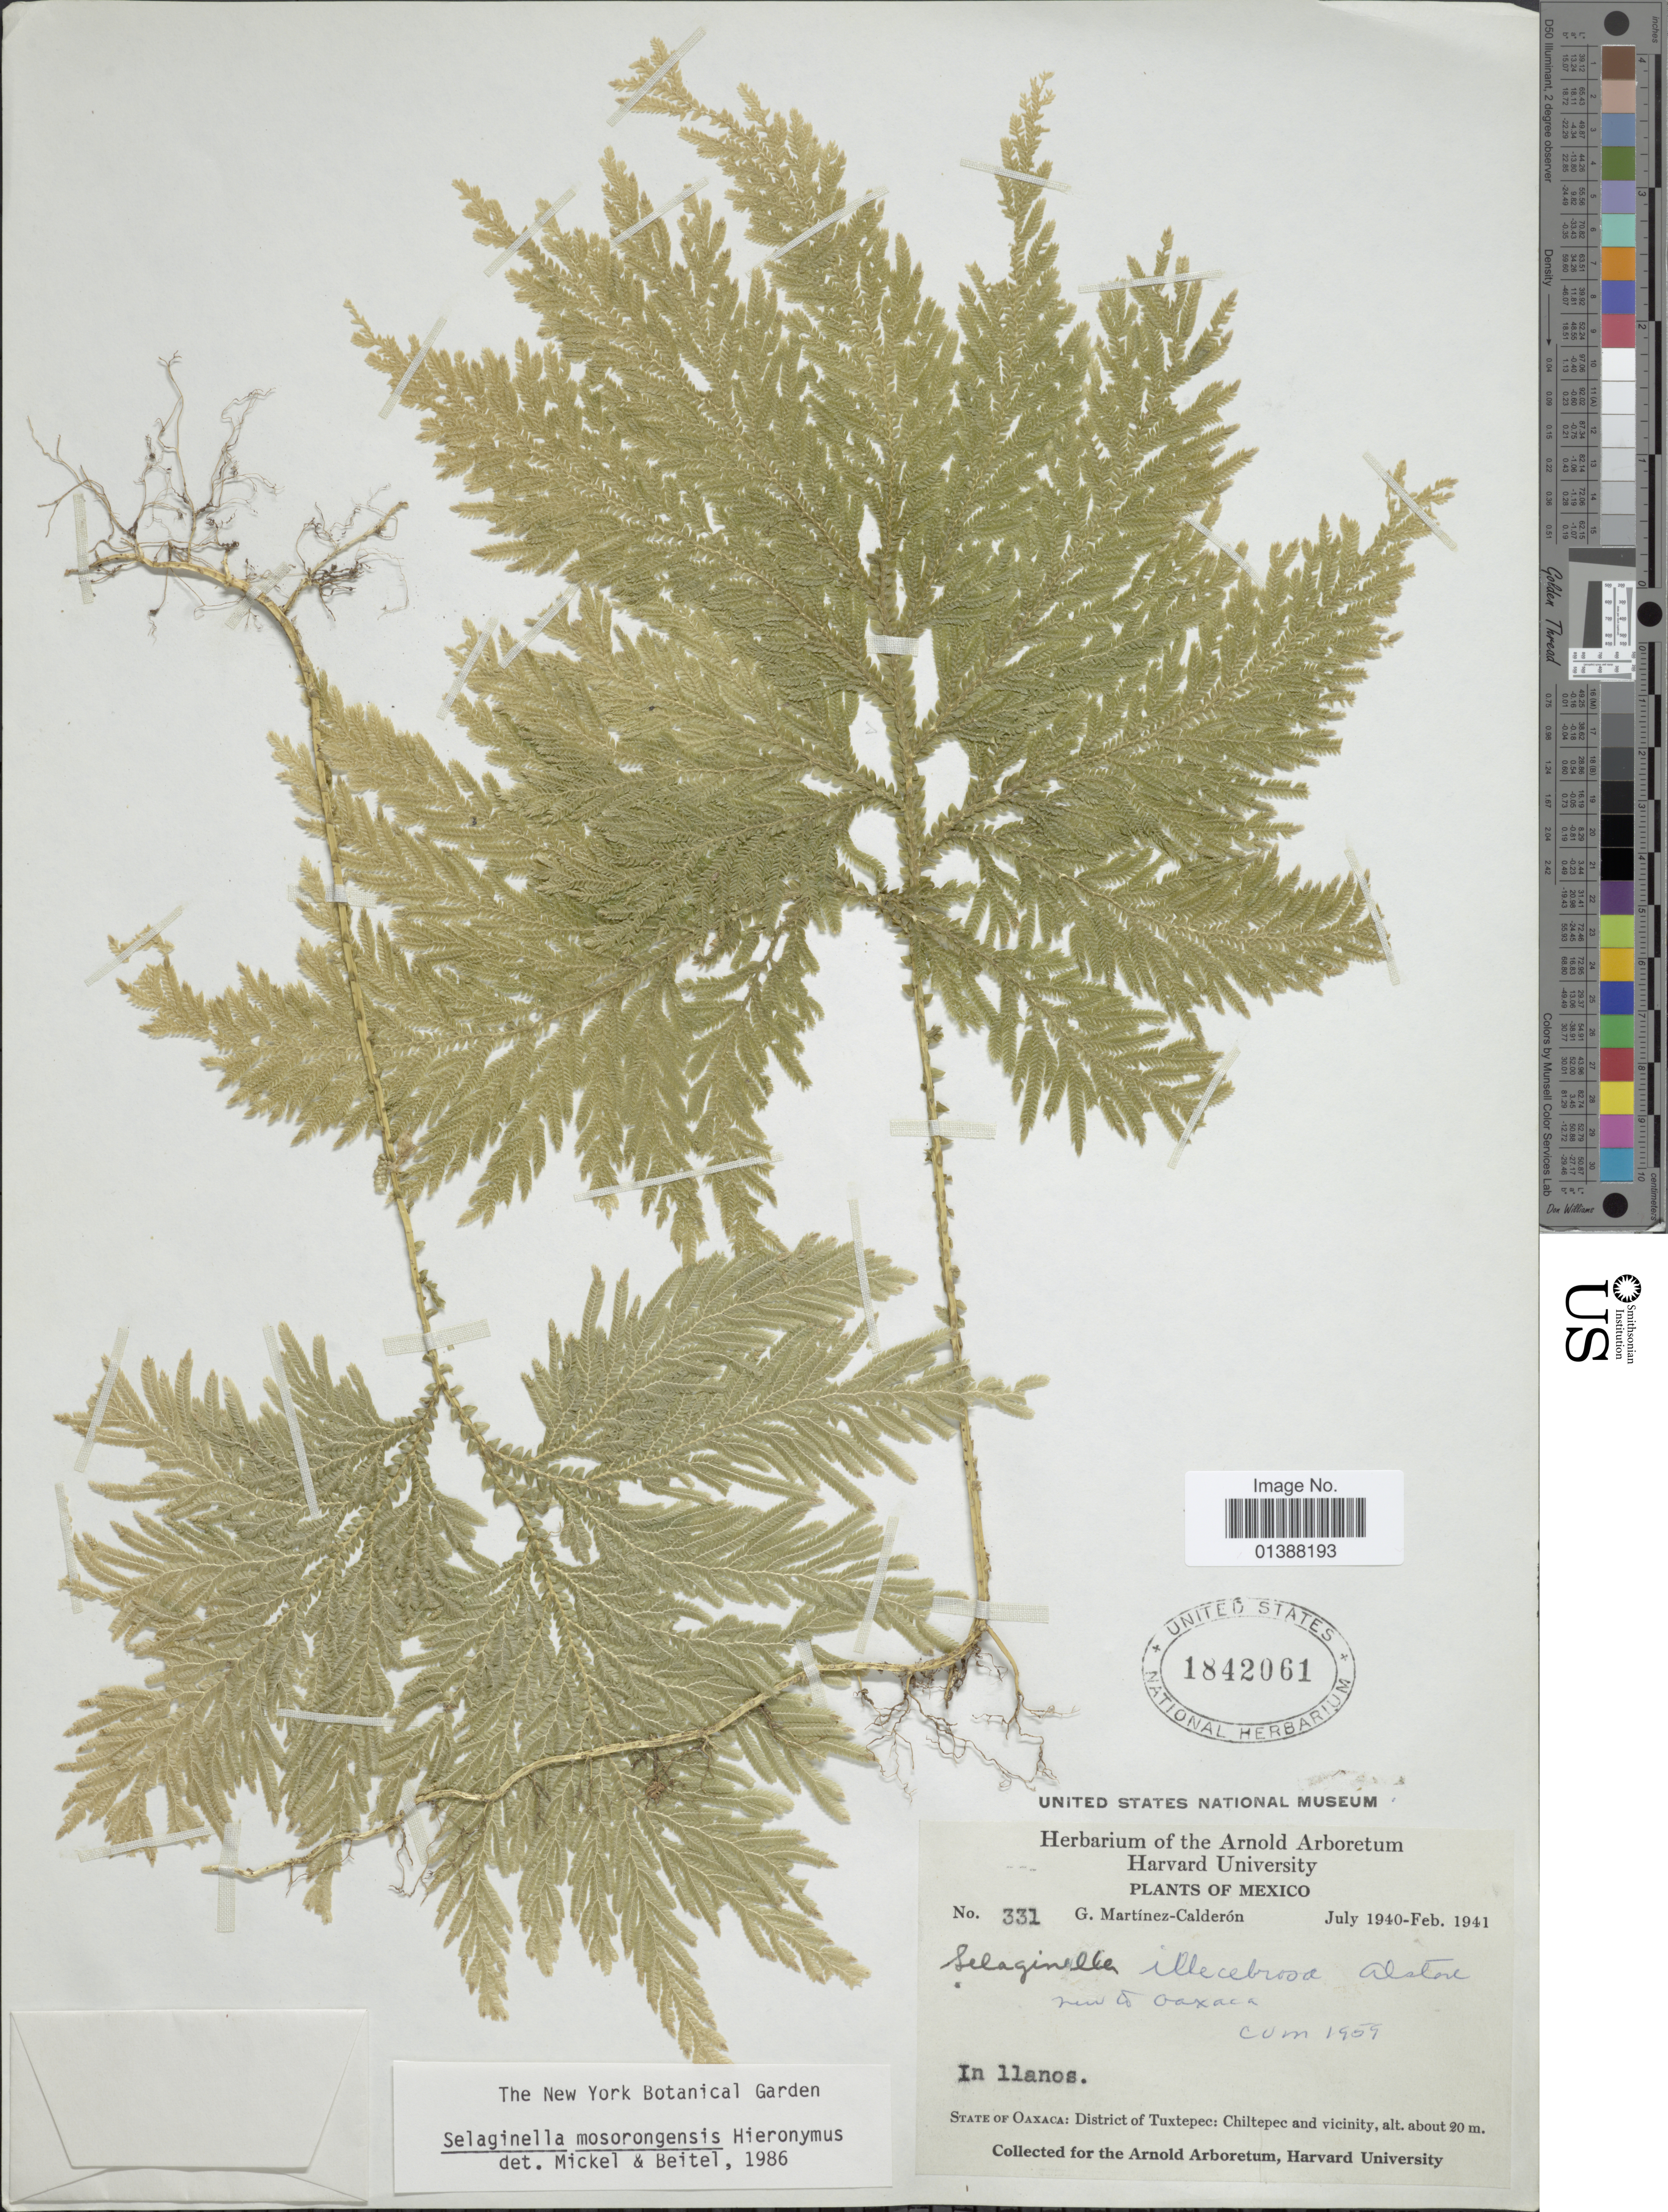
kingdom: Plantae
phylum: Tracheophyta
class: Lycopodiopsida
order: Selaginellales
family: Selaginellaceae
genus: Selaginella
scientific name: Selaginella mosorongensis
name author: Hieron.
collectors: G. Martinez-C.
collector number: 331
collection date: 1940-07/1941-02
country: Mexico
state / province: Oaxaca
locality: State of Oaxaca: District of Tuxtepec: Chiltepec and vicinity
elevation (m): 20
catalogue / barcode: US 1842061